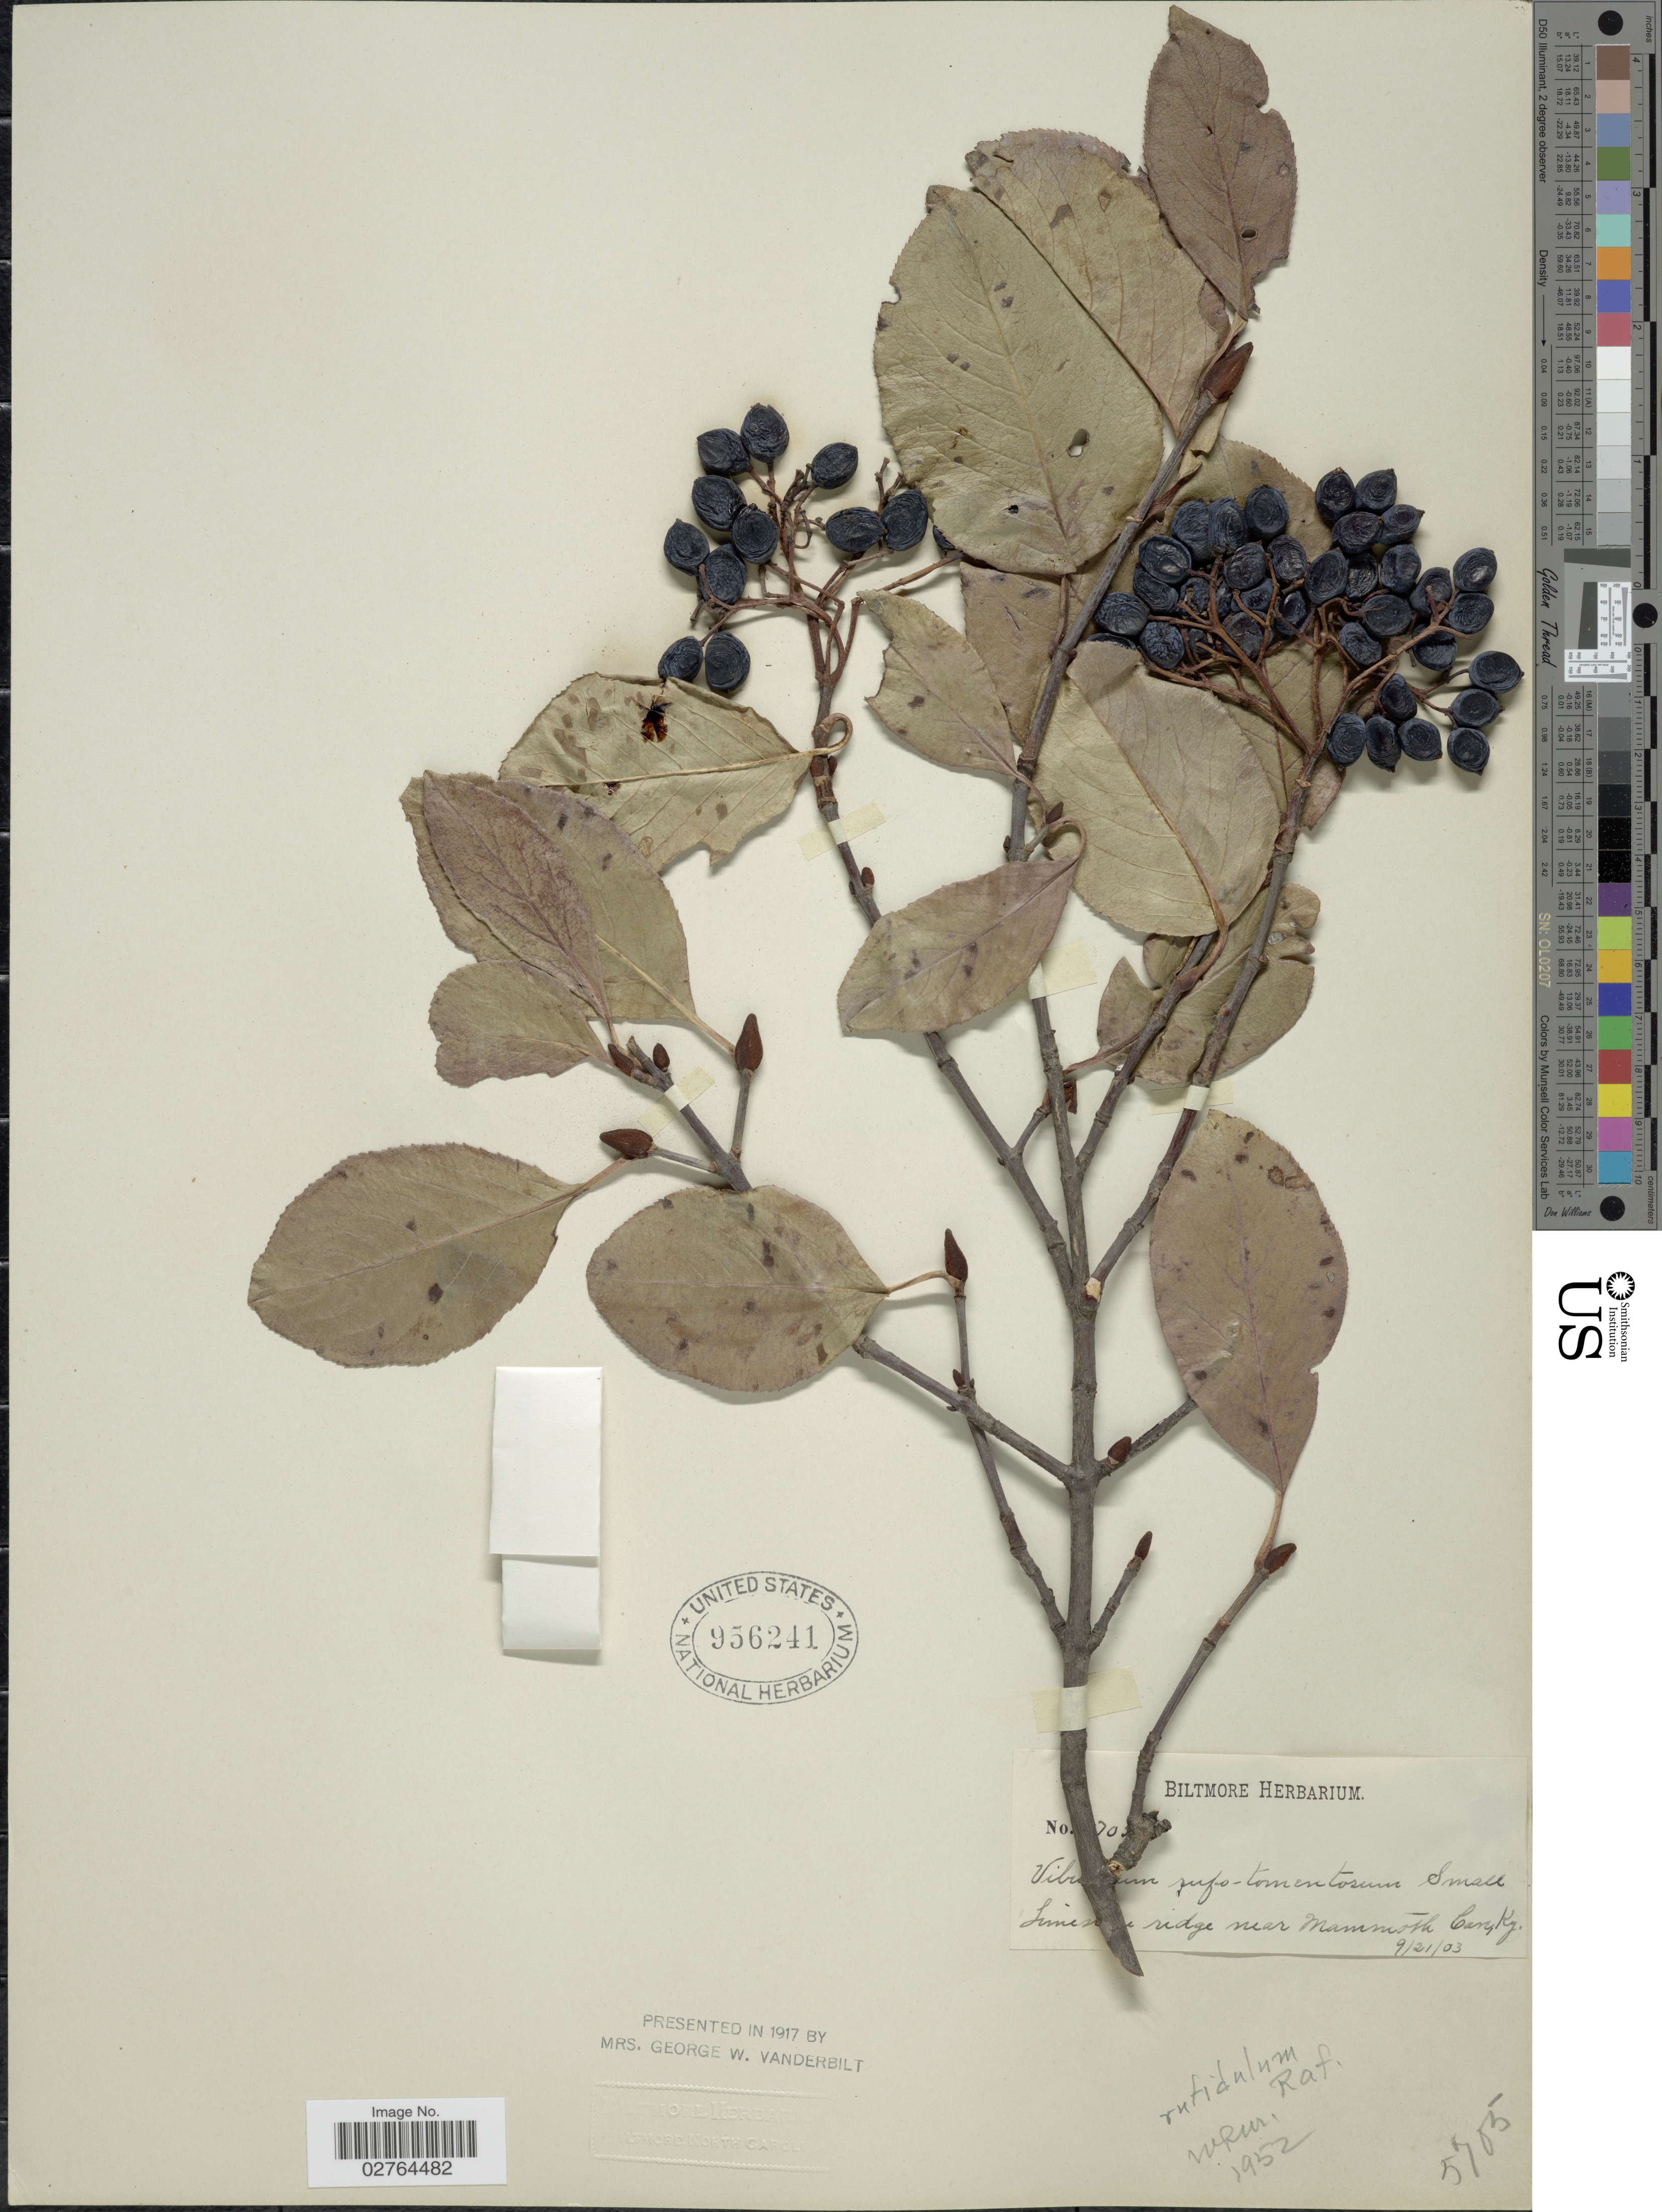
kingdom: Plantae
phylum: Tracheophyta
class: Magnoliopsida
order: Dipsacales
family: Viburnaceae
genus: Viburnum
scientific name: Viburnum rufidulum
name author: Raf.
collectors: ex herb. Biltmore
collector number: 5705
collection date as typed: Transcribed d/m/y: 21/9/3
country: United States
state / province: Kentucky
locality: Limestone ridge near Mammoth Can.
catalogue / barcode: US 956241